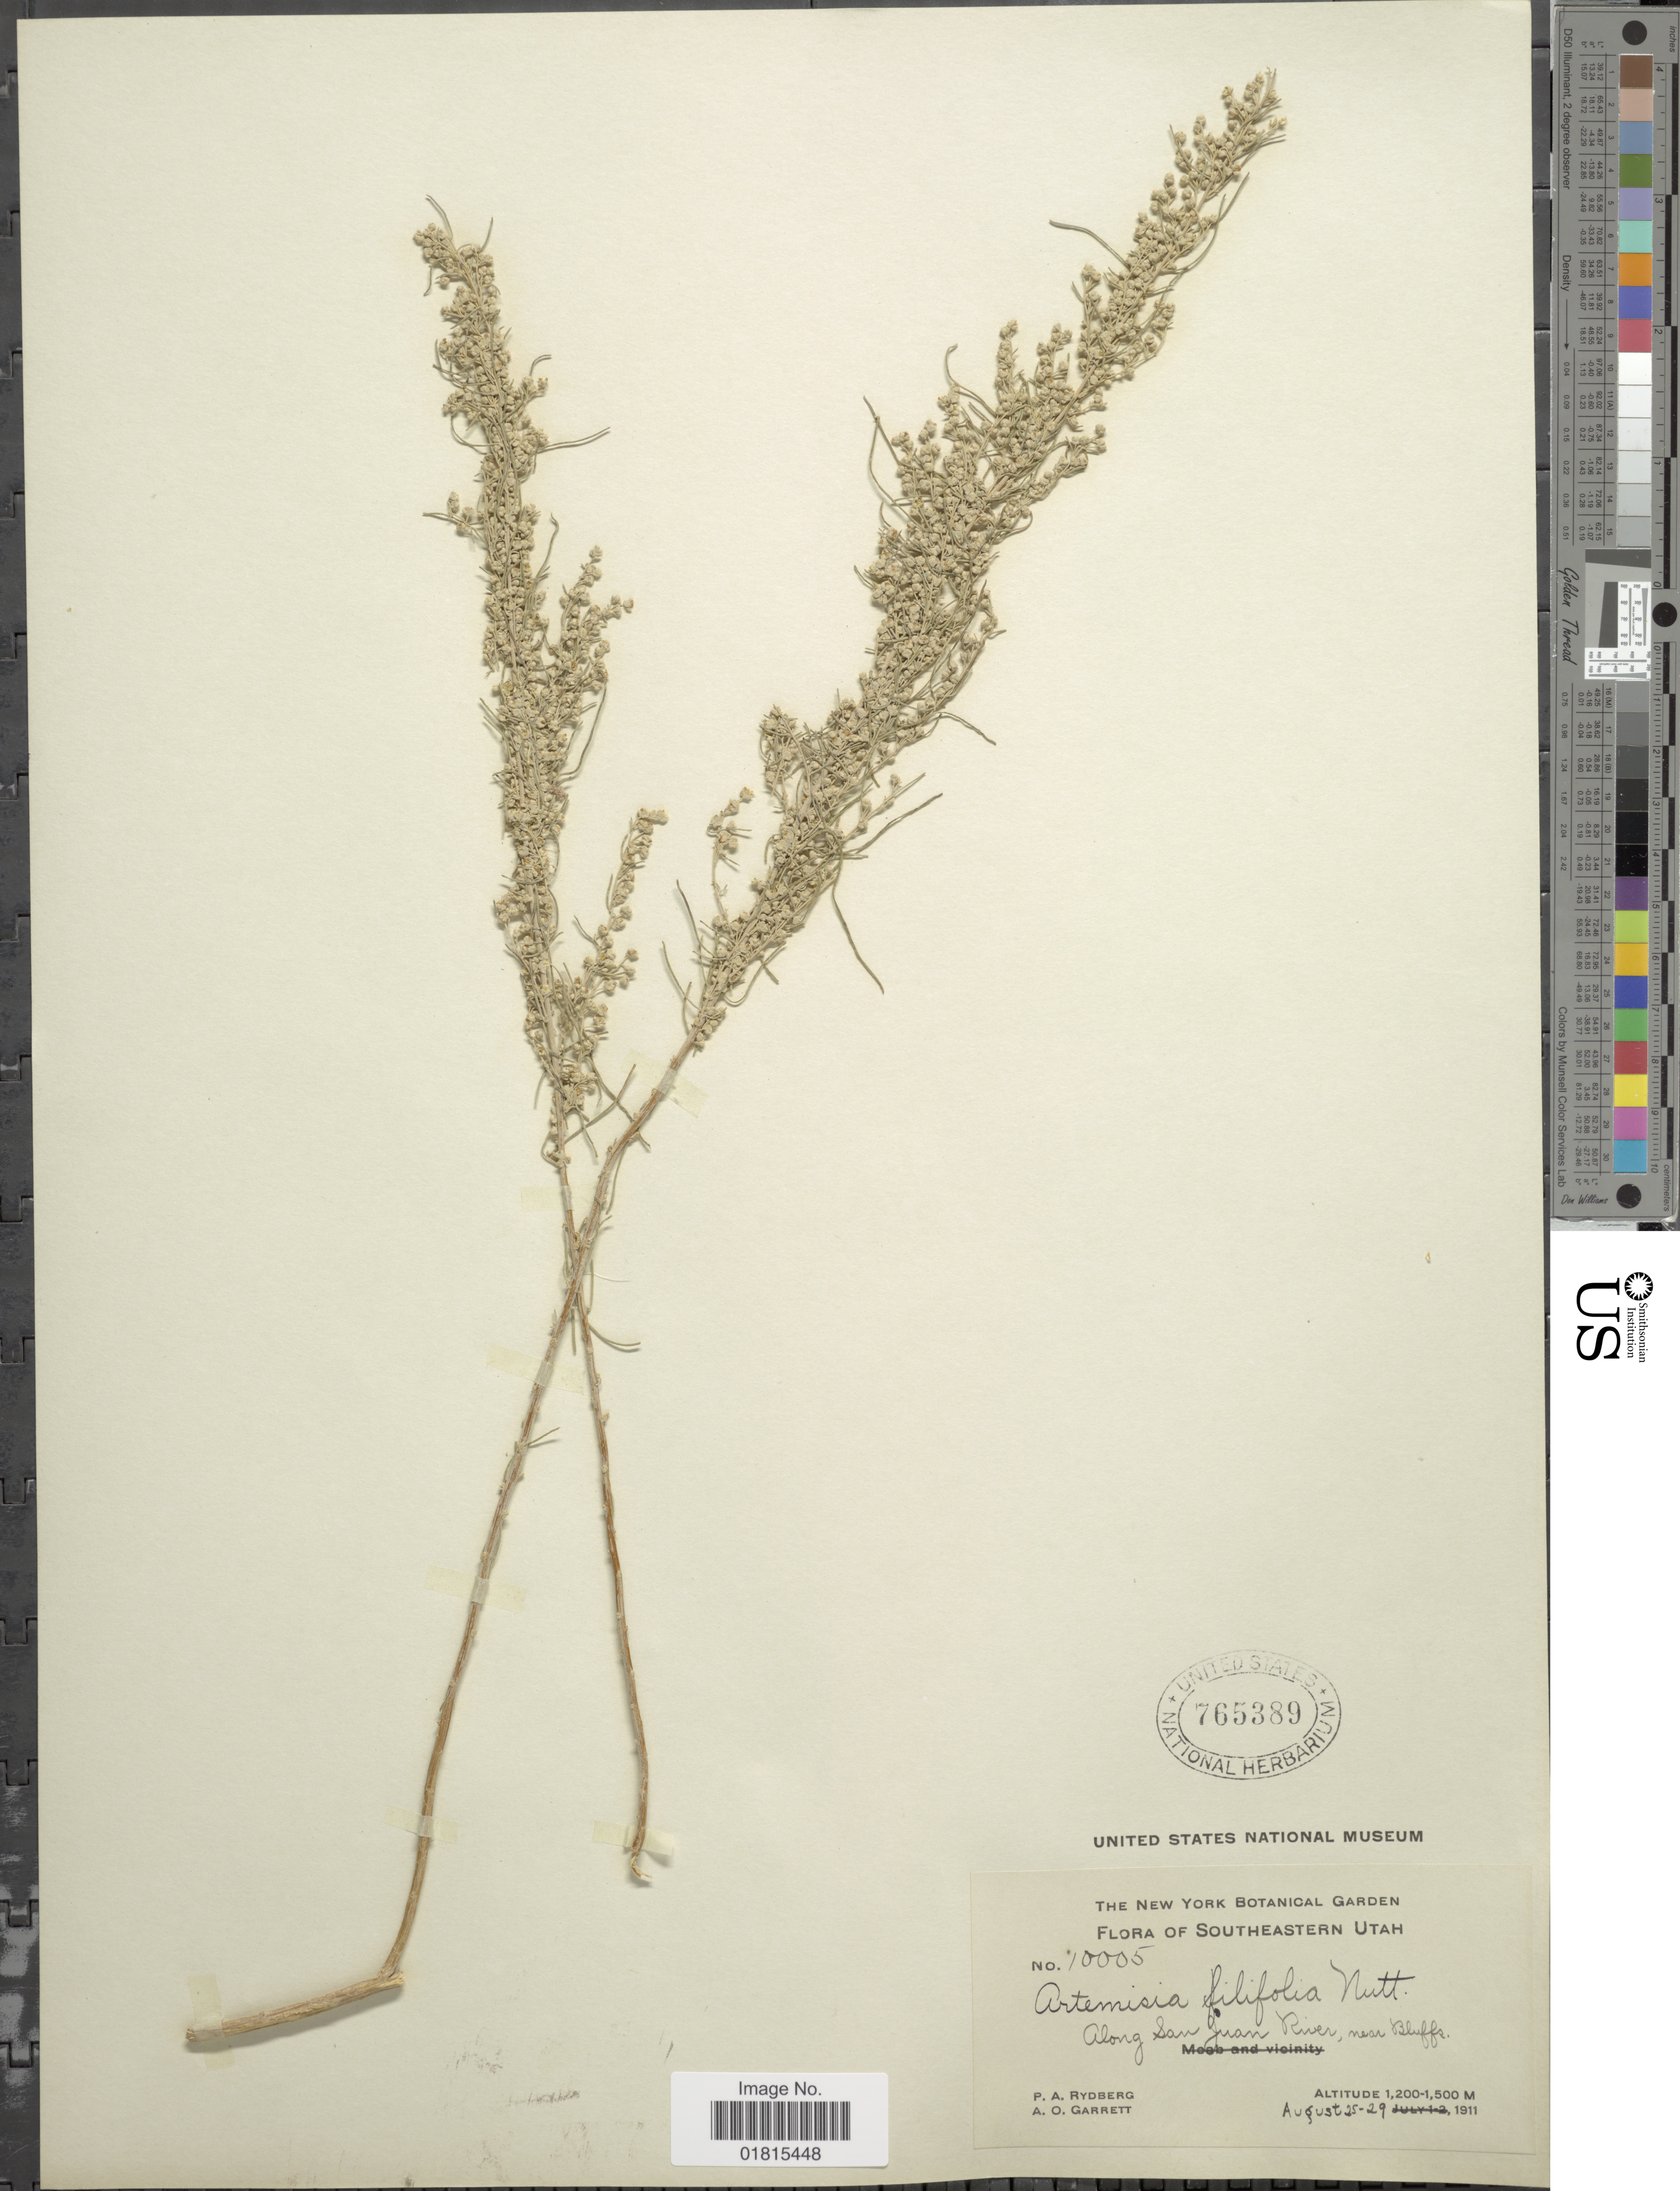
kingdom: Plantae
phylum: Tracheophyta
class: Magnoliopsida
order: Asterales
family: Asteraceae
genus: Artemisia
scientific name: Artemisia filifolia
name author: Torr.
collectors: P. A. Rydberg & A. O. Garrett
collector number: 10005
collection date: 1911-08-25/1911-08-29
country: United States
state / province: Utah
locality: Southeastern Utah. Along San Juan River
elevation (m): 1200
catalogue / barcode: US 765389